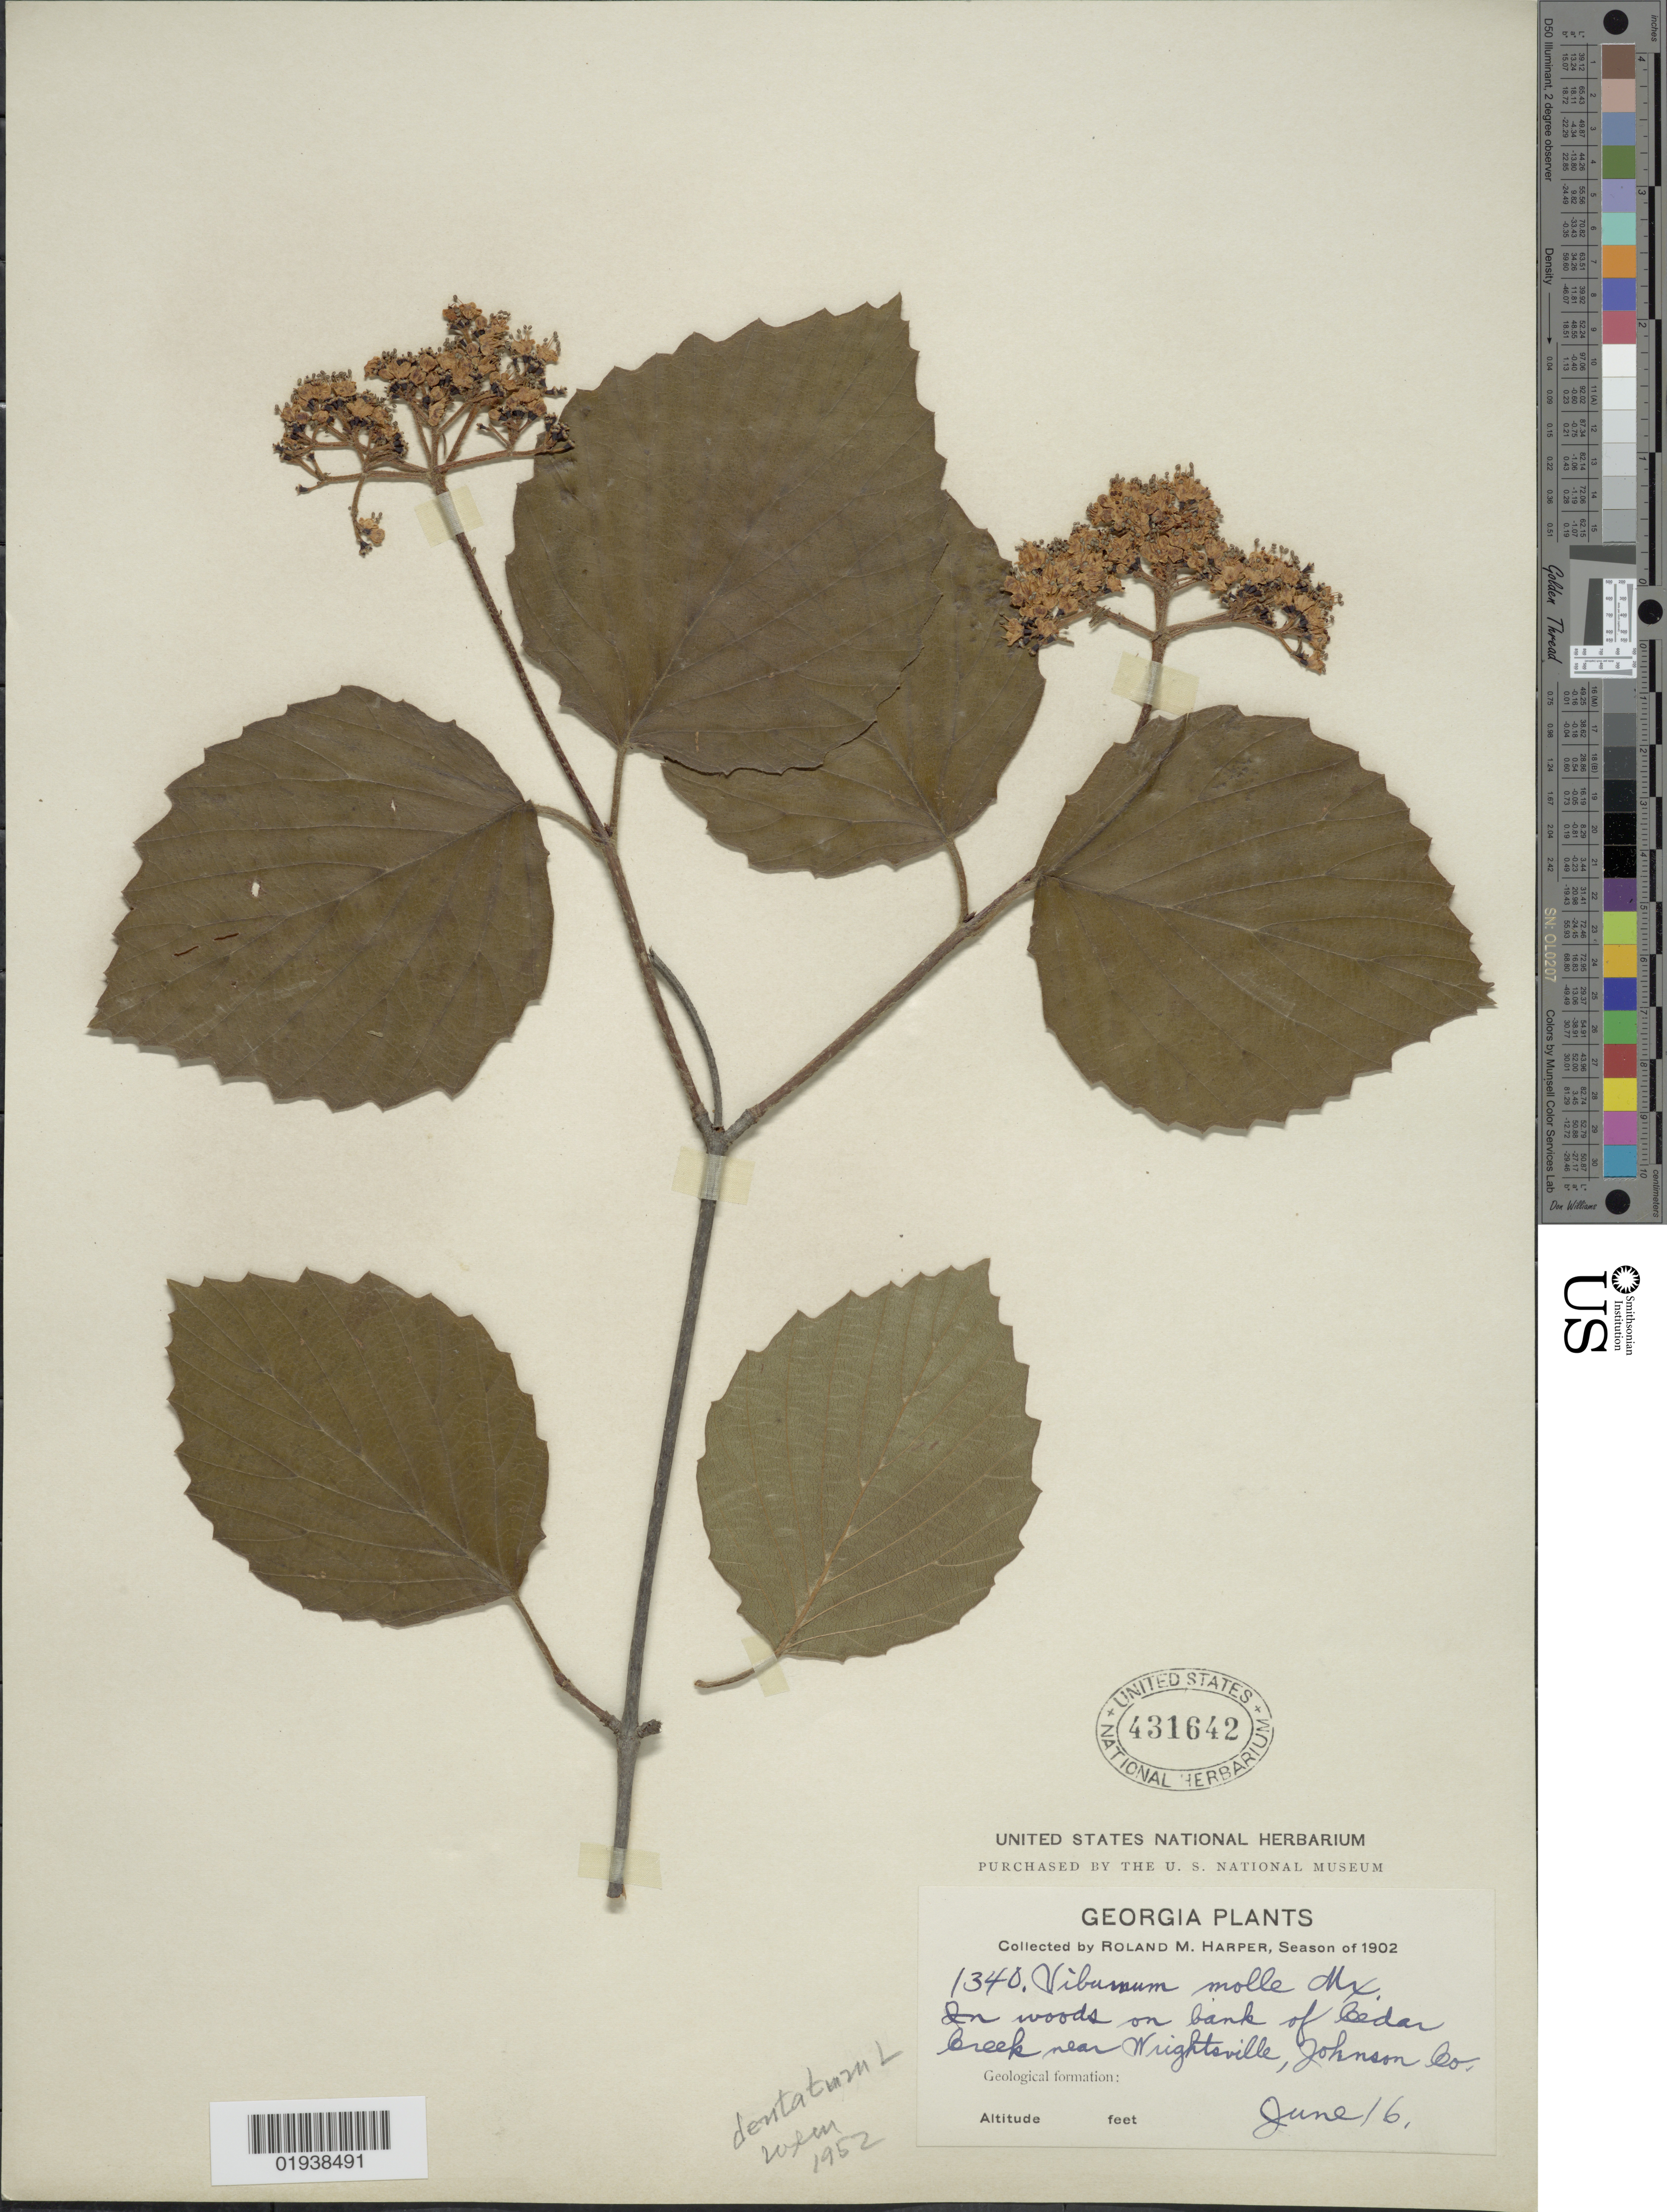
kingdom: Plantae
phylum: Tracheophyta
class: Magnoliopsida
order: Dipsacales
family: Viburnaceae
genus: Viburnum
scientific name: Viburnum dentatum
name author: L.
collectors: R. M. Harper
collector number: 1340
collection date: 1902-06-16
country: United States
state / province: Georgia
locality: In woods on bank of Cedar Creek near Wrightsville, Johnson Co.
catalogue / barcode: US 431642